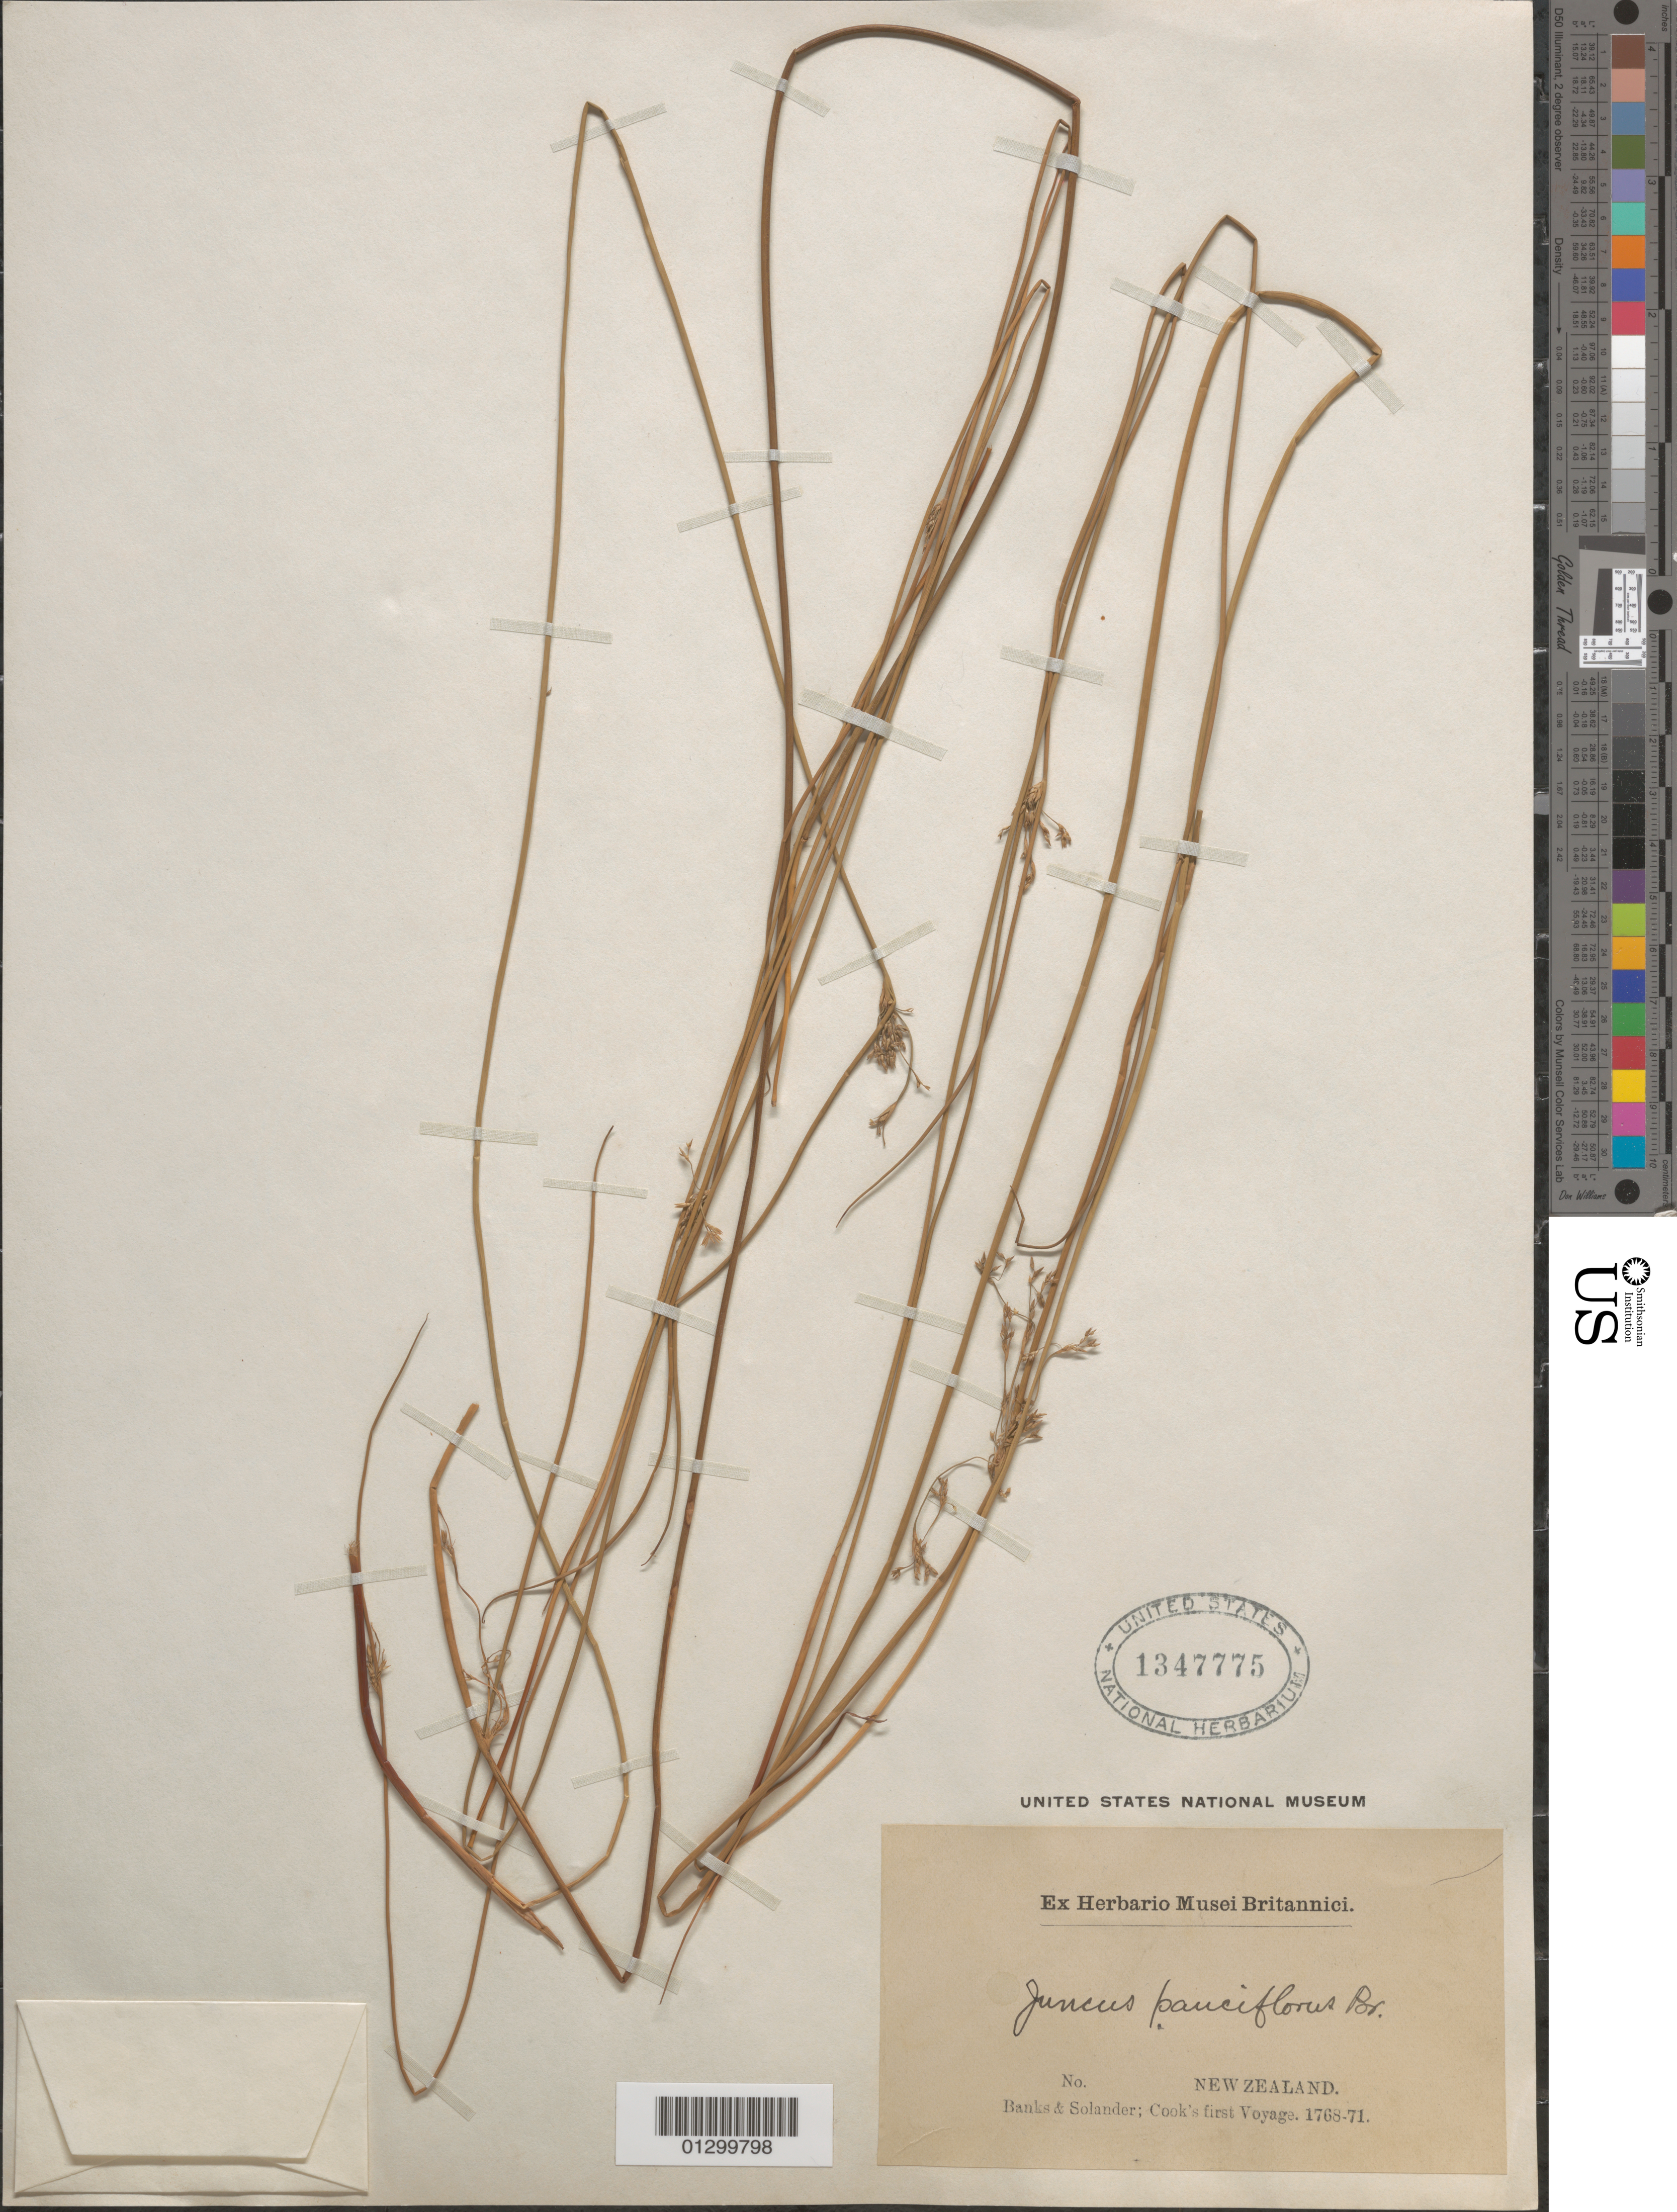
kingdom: Plantae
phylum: Tracheophyta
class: Liliopsida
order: Poales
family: Juncaceae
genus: Juncus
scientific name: Juncus pauciflorus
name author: R. Br.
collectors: J. Banks & D. C. Solander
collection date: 1768/1771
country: New Zealand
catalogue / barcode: US 1347775